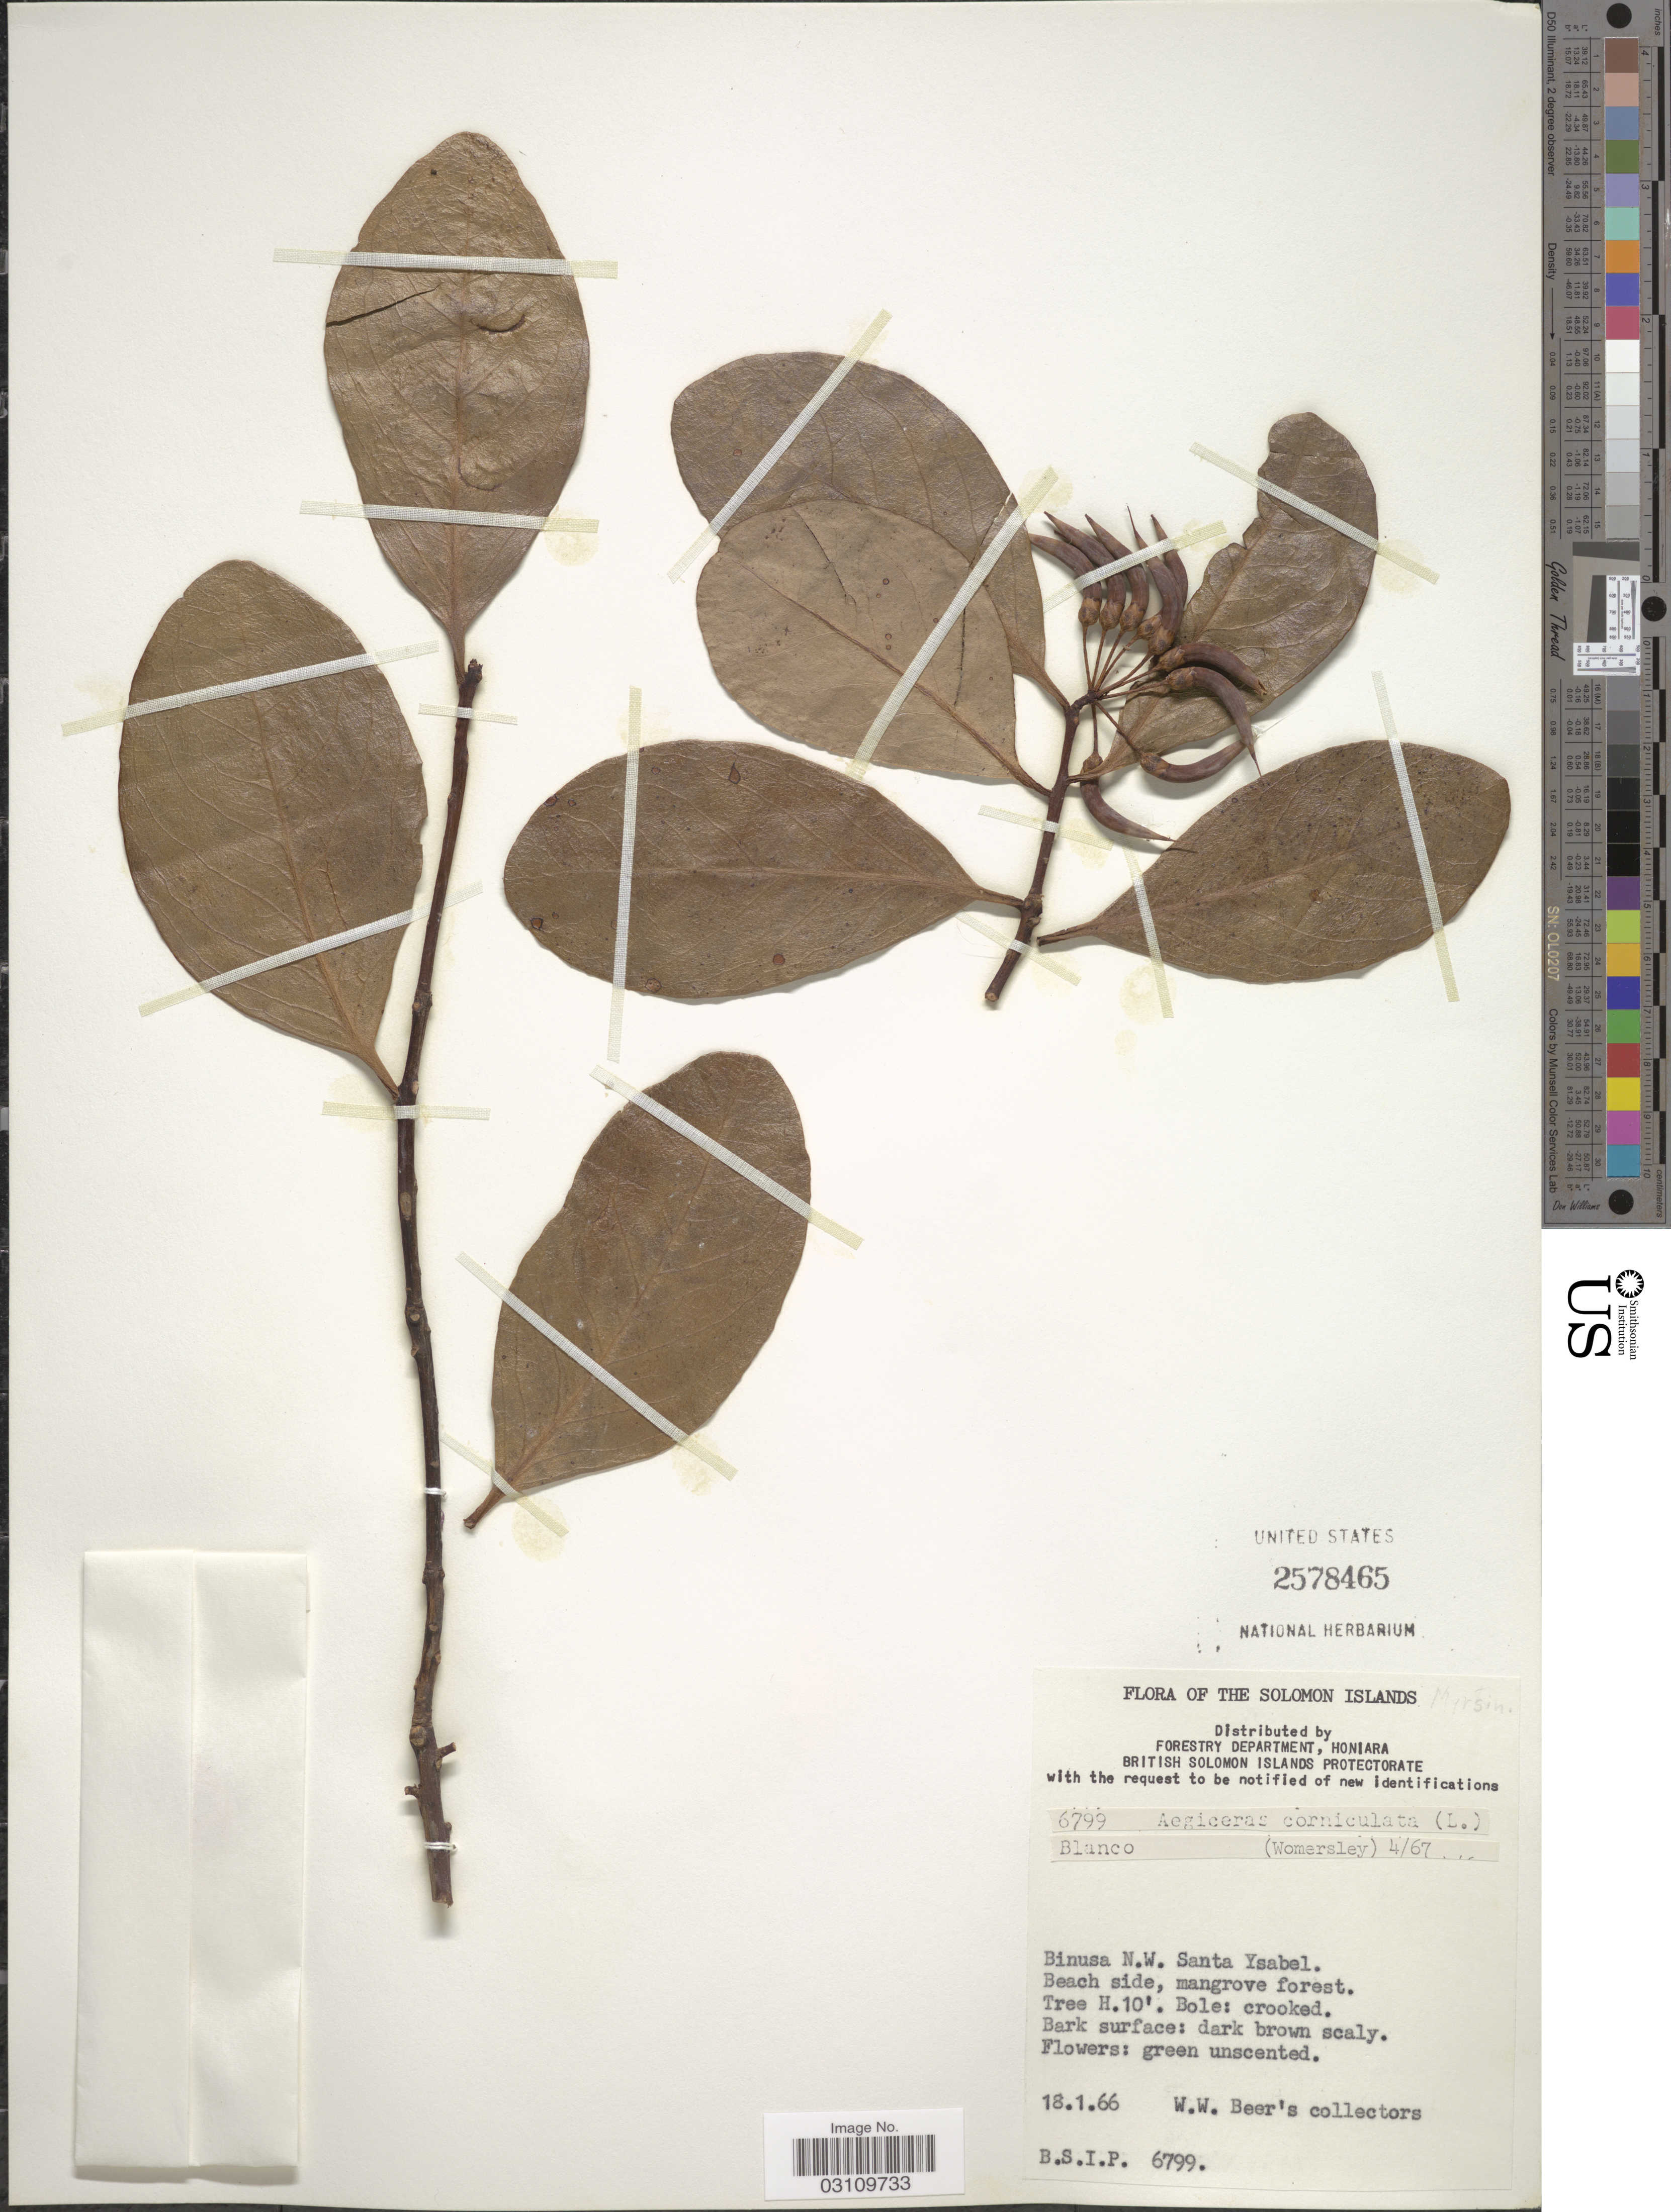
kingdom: Plantae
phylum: Tracheophyta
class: Magnoliopsida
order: Ericales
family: Primulaceae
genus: Aegiceras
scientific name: Aegiceras corniculatum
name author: (L.) Blanco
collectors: W. Beer's Collectors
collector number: BSIP6799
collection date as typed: Transcribed d/m/y: 18/1/66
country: Solomon Islands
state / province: Solomon Islands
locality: Binusa N.W. Santa Ysabel.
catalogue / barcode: US 2578465